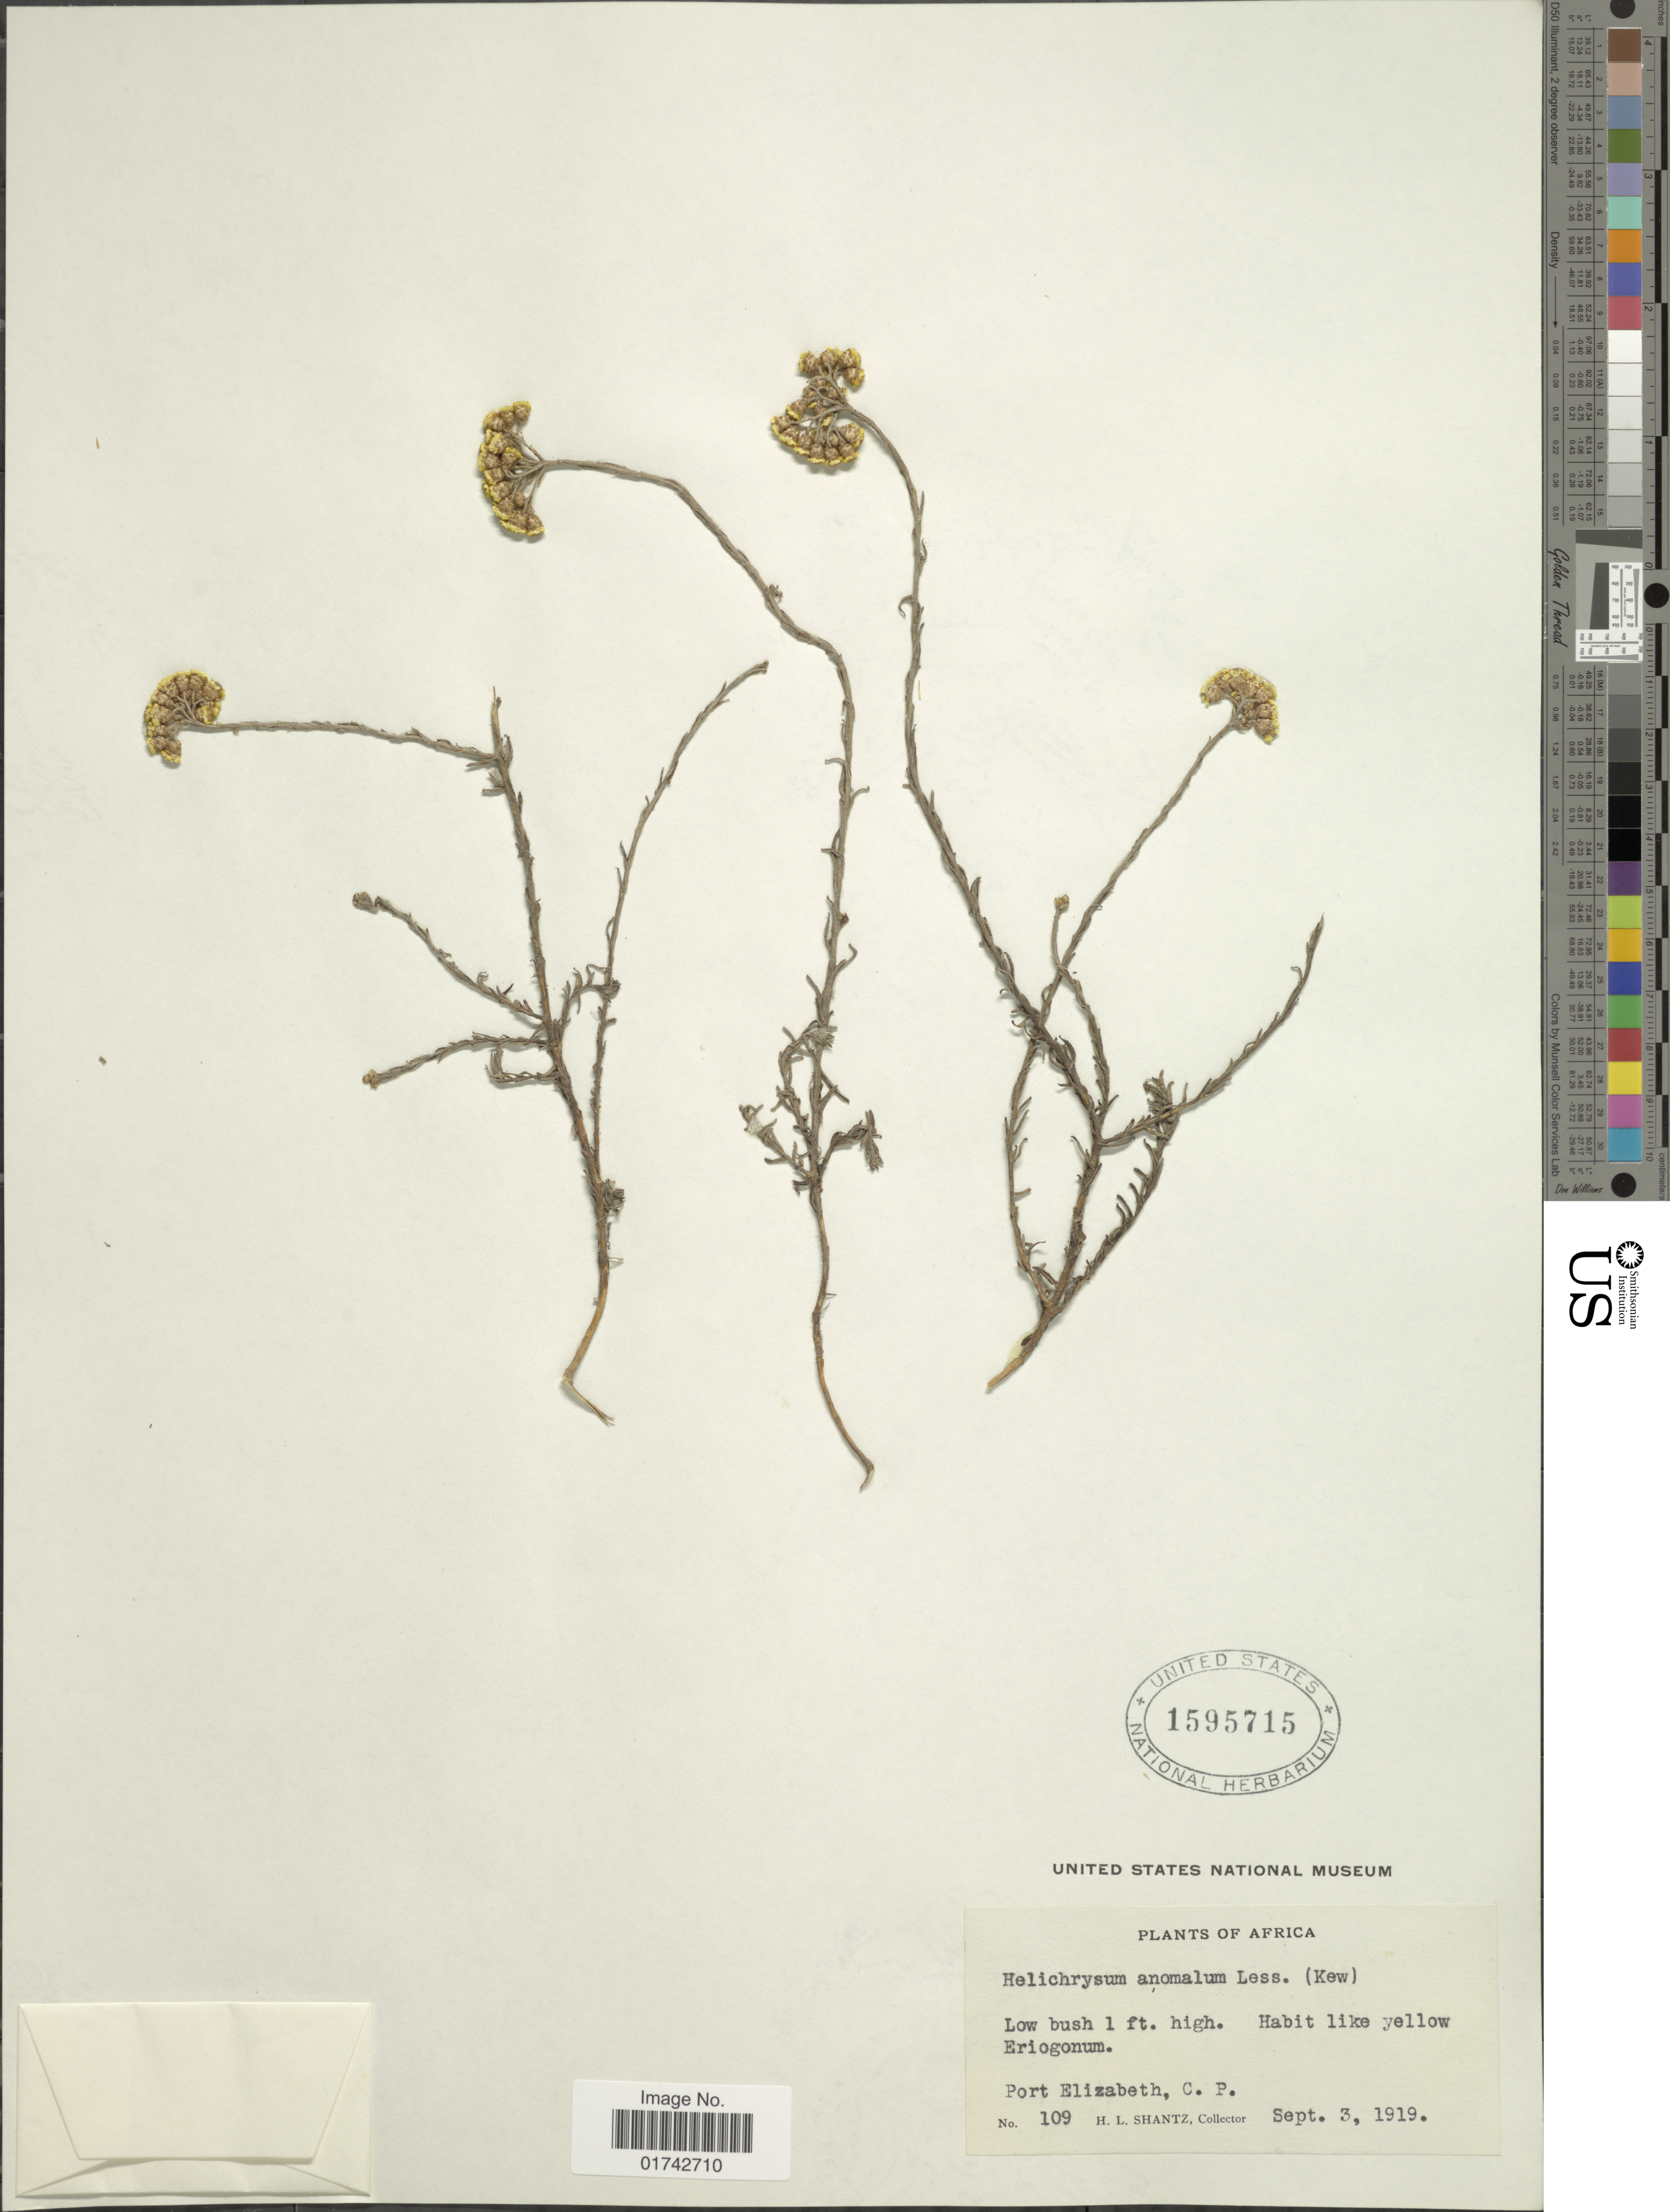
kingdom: Plantae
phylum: Tracheophyta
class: Magnoliopsida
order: Asterales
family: Asteraceae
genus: Helichrysum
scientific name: Helichrysum anomalum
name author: Less.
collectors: H. Shantz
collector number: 109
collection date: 1919-09-03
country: South Africa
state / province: Eastern Cape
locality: Africa. Port Elizabeth, C. P.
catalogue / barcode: US 1595715